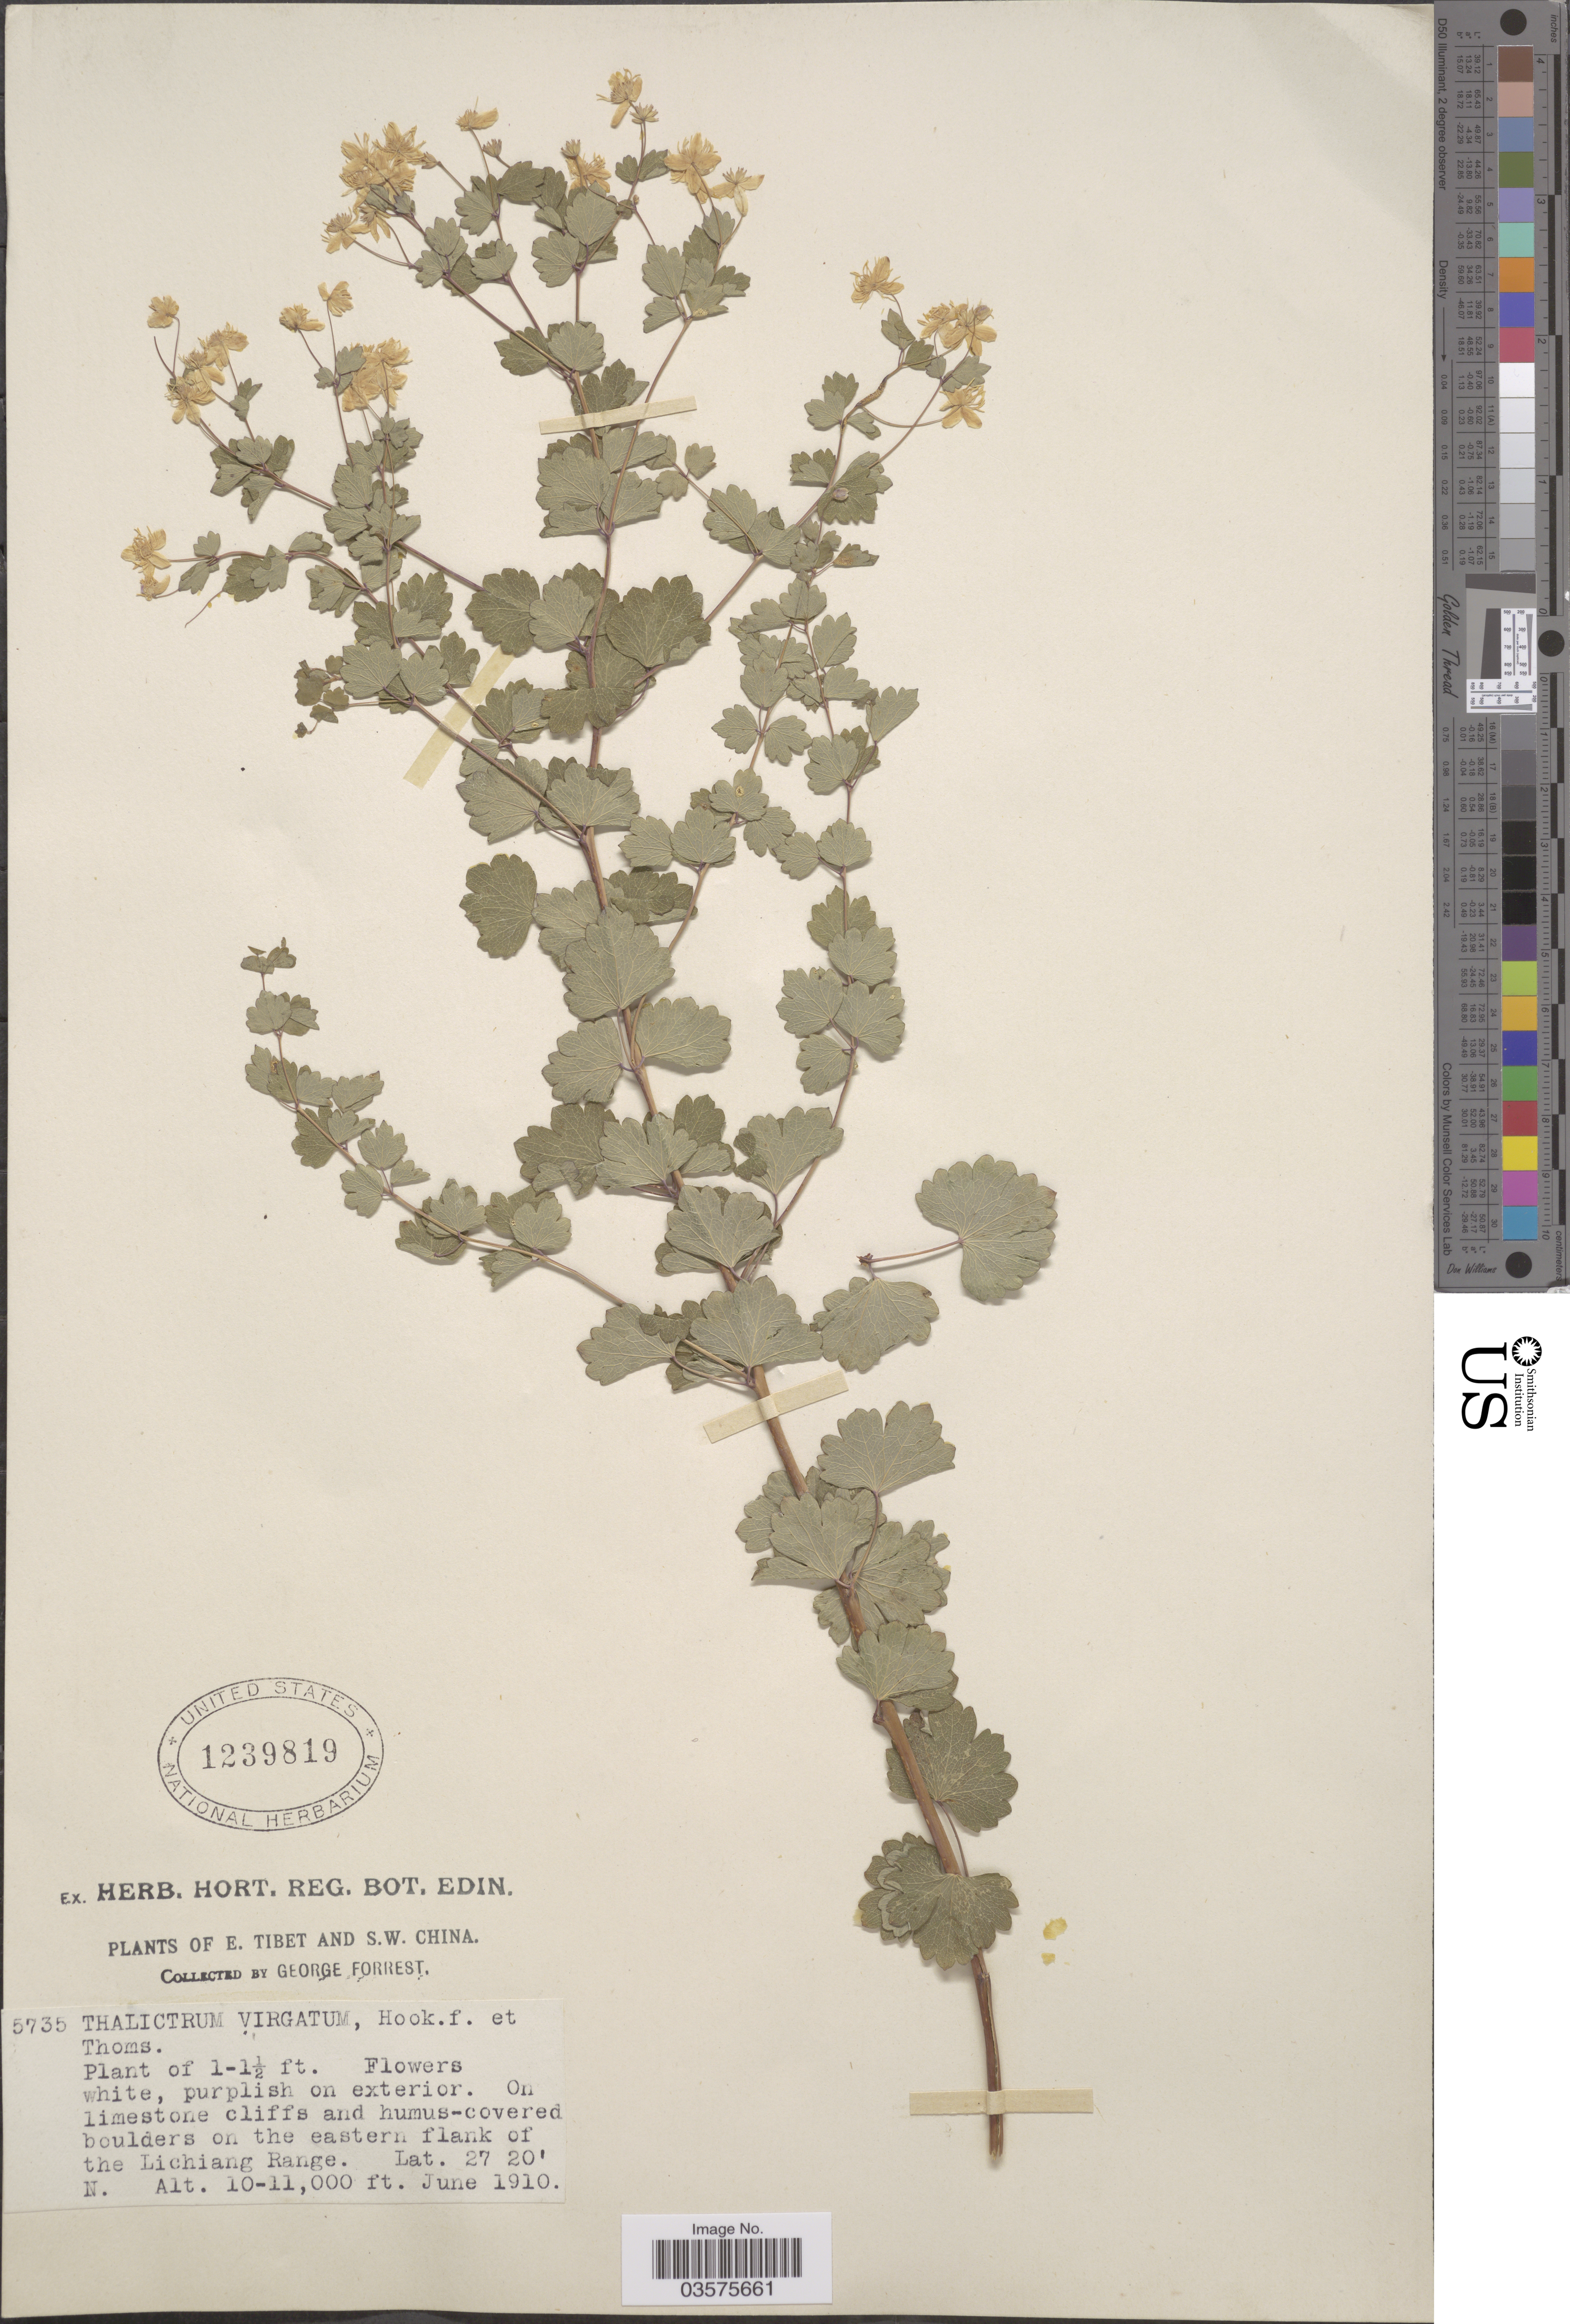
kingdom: Plantae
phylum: Tracheophyta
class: Magnoliopsida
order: Ranunculales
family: Ranunculaceae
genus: Thalictrum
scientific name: Thalictrum virgatum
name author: Hook. f. & Thomson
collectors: G. Forrest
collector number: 5735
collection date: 1910-06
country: China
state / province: Xizang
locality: E. Tibet and S.W. China. Boulders on the eastern flank of the Lichiang Range.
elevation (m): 3048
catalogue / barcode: US 1239819